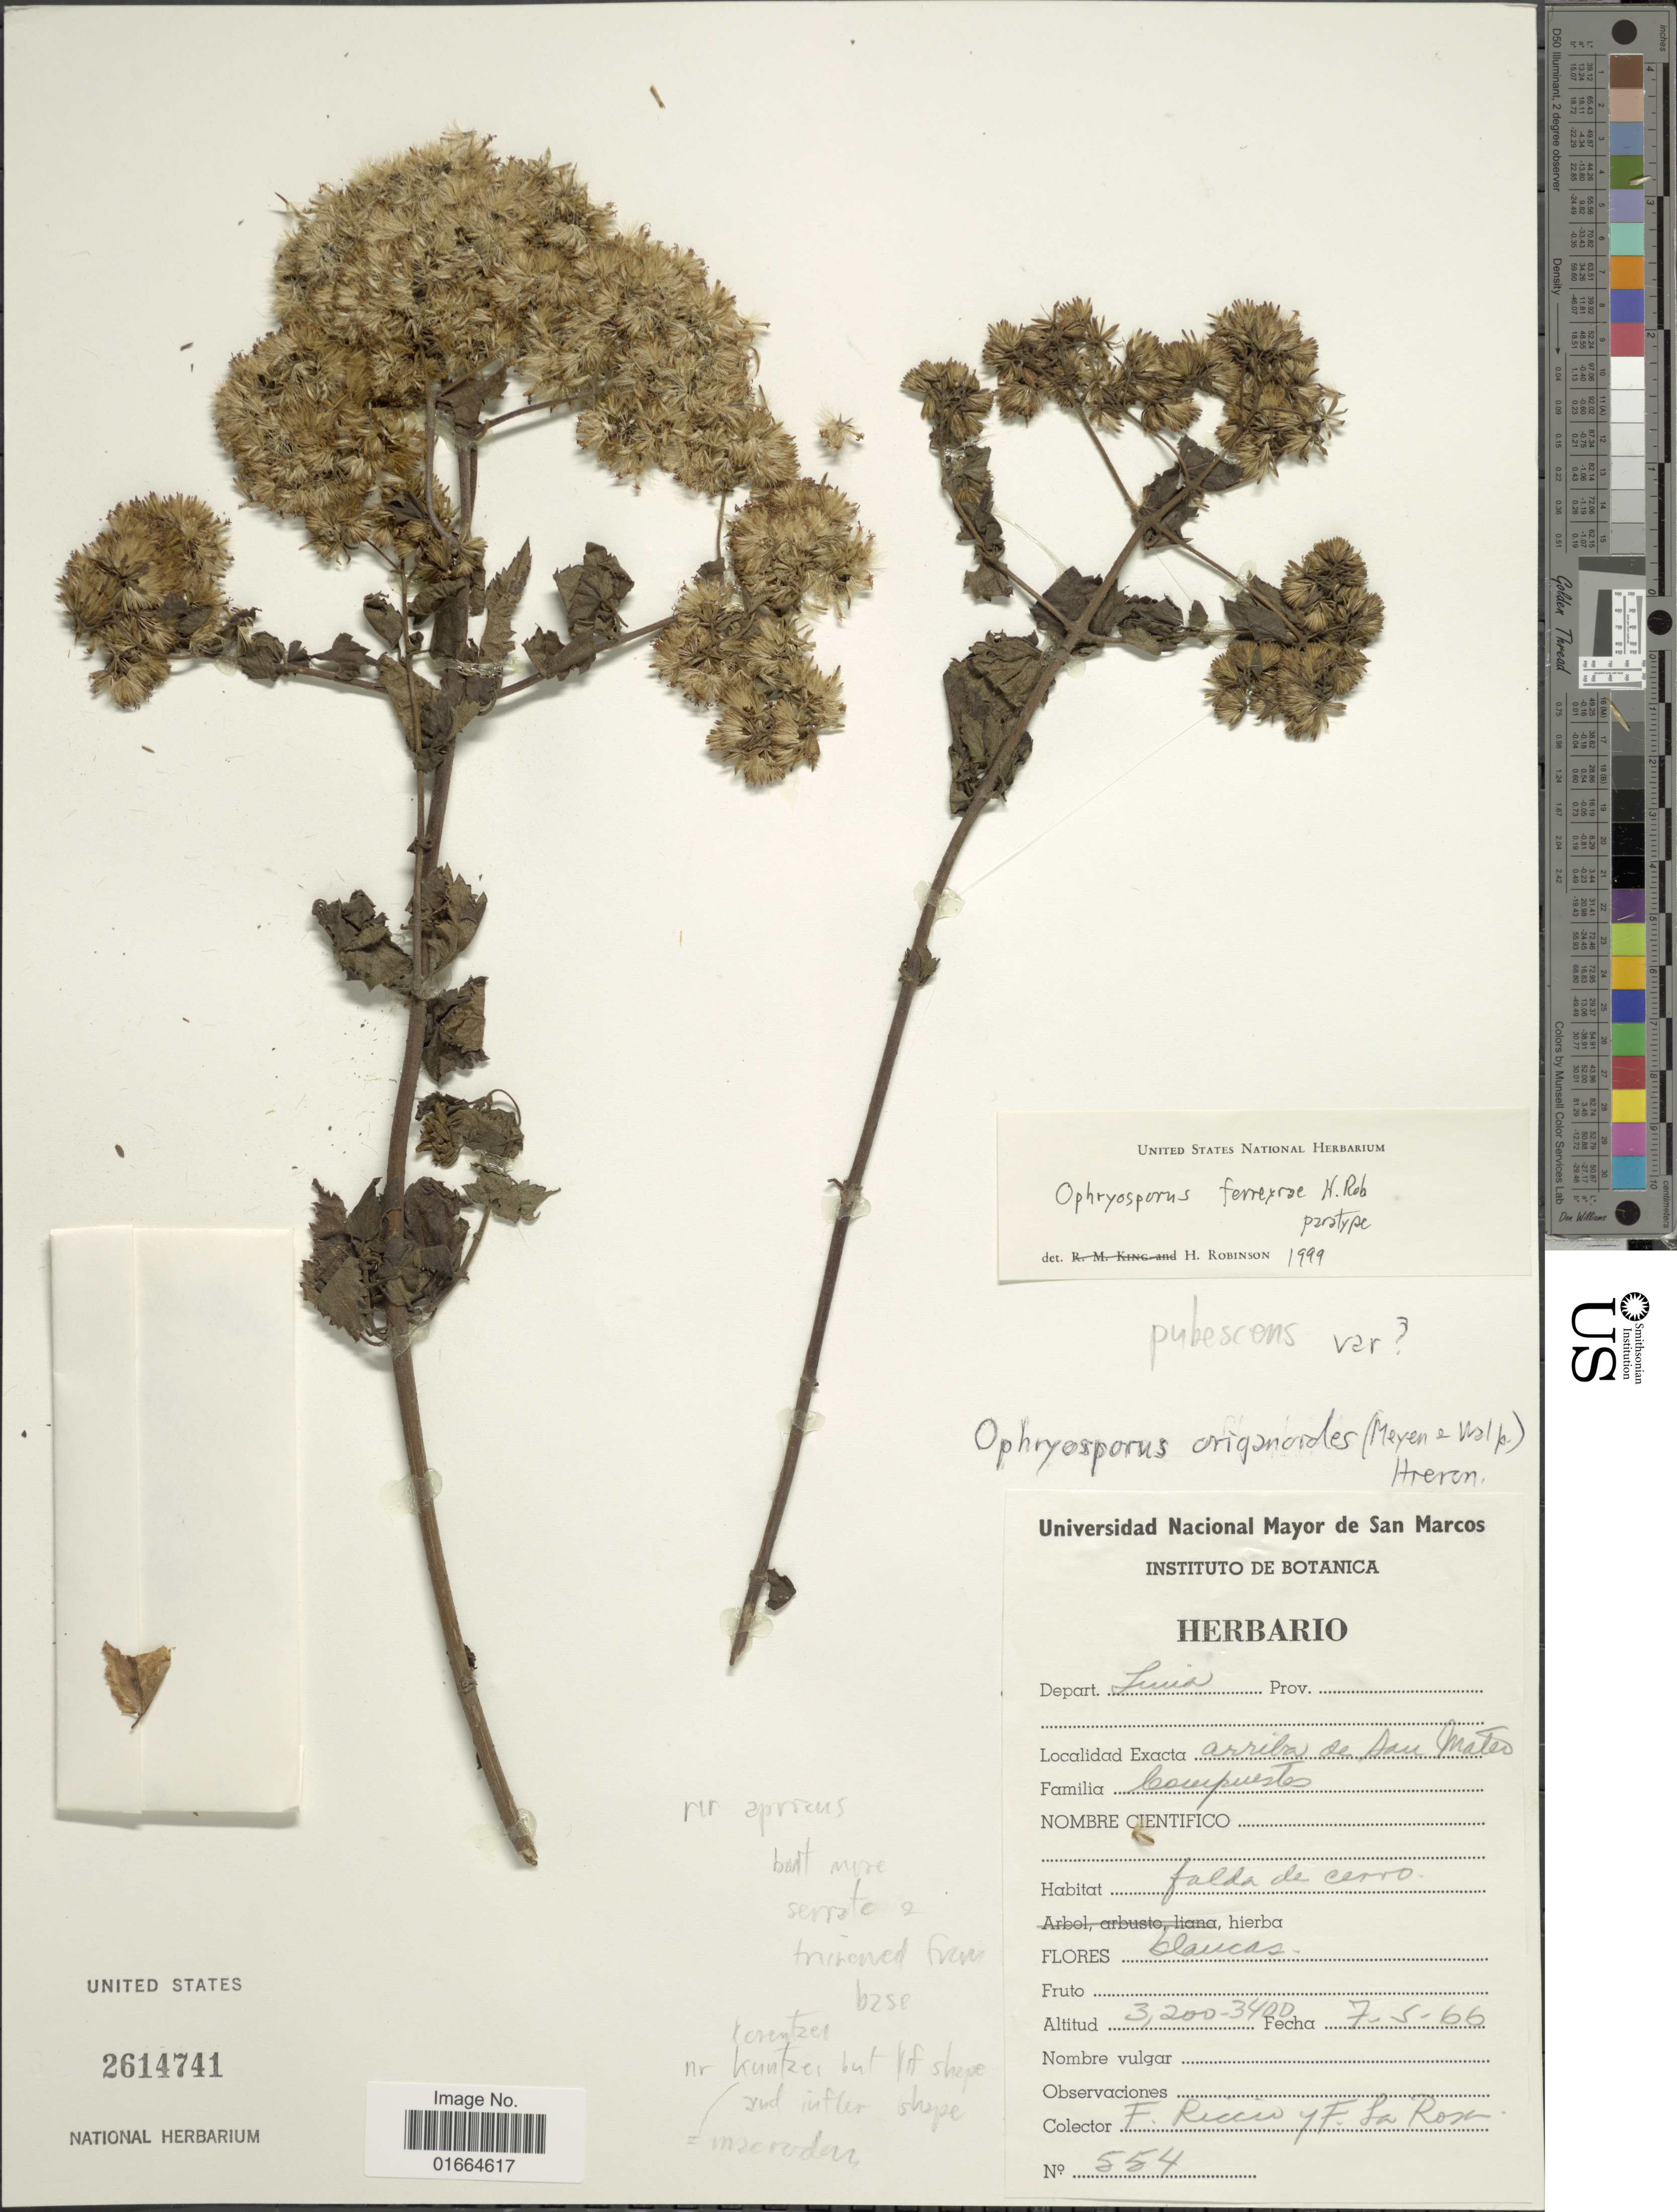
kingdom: Plantae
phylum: Tracheophyta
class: Magnoliopsida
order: Asterales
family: Asteraceae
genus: Ophryosporus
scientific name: Ophryosporus ferreyrii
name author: H. Rob.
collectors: F. Riccio & -. La Rosa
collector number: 554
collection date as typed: Transcribed d/m/y: 7/5/66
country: Peru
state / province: Lima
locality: Depart. Lima, Arriba de San Mateo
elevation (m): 3200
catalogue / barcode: US 2614741